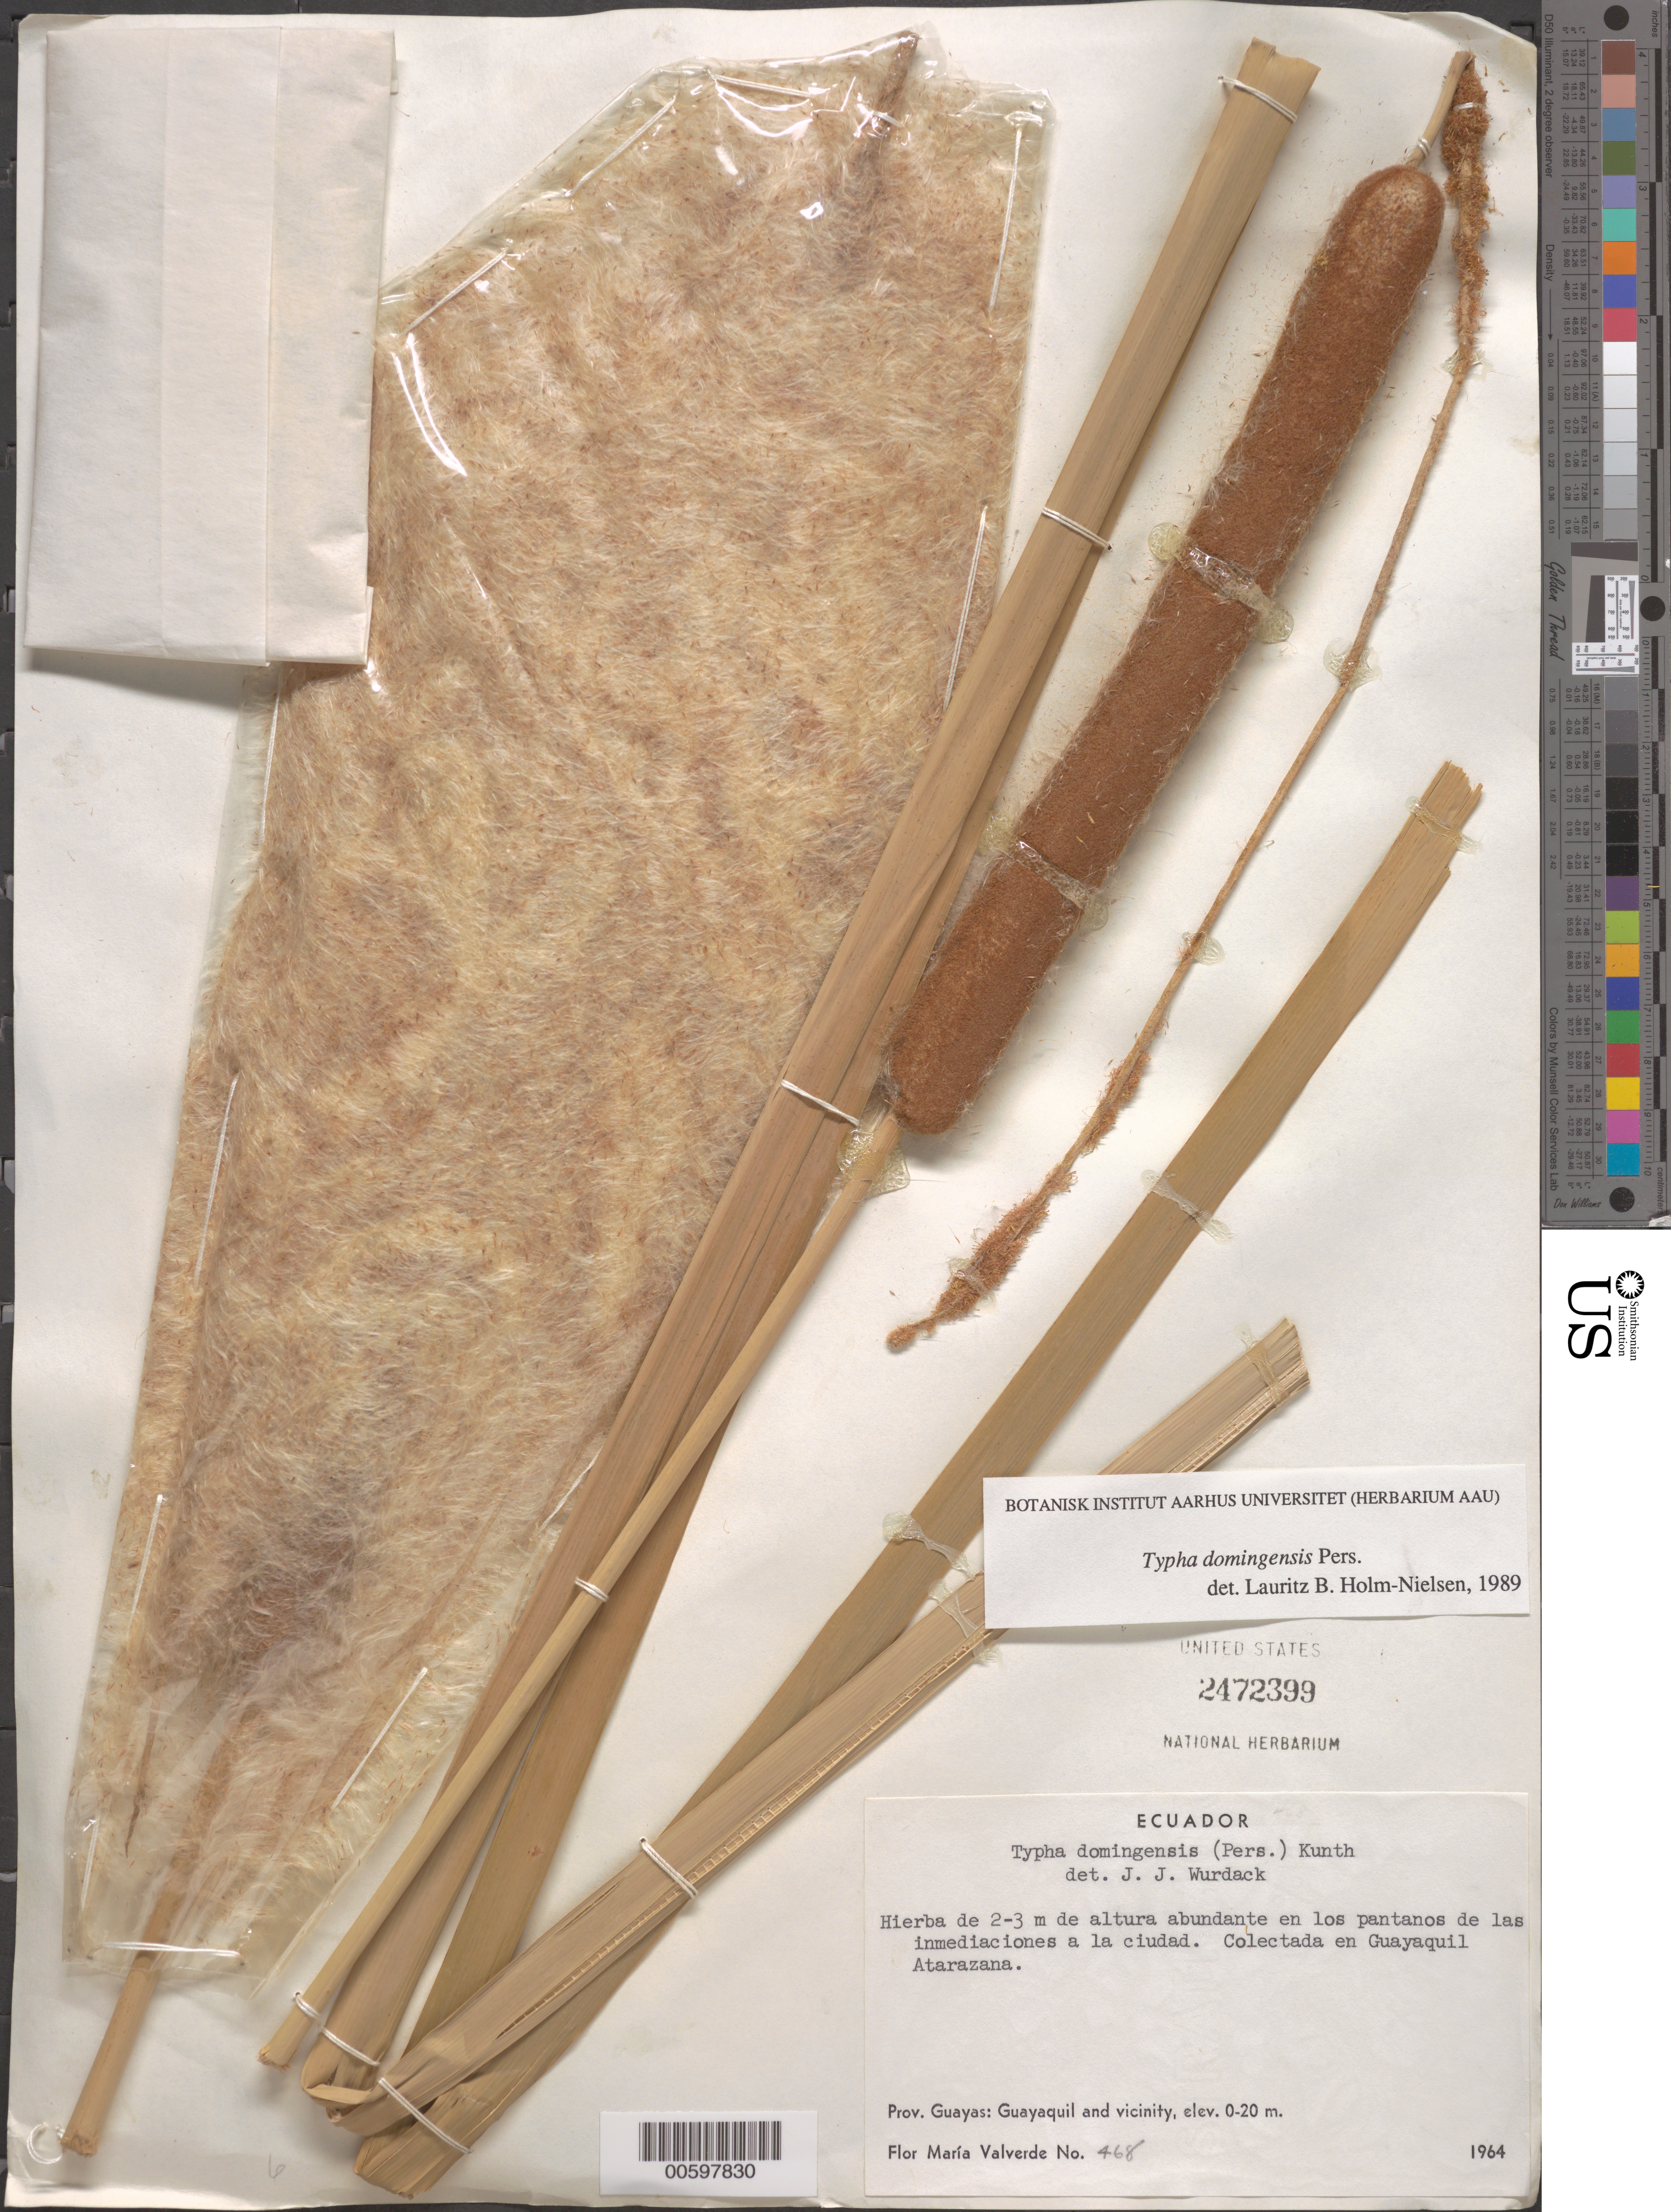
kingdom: Plantae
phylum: Tracheophyta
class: Liliopsida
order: Poales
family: Typhaceae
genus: Typha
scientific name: Typha domingensis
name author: Pers.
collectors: F. M. Valverde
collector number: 468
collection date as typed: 1964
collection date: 1964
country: Ecuador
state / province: Guayas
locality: Guayaquil, Haciendo Bonchna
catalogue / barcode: US 2472399